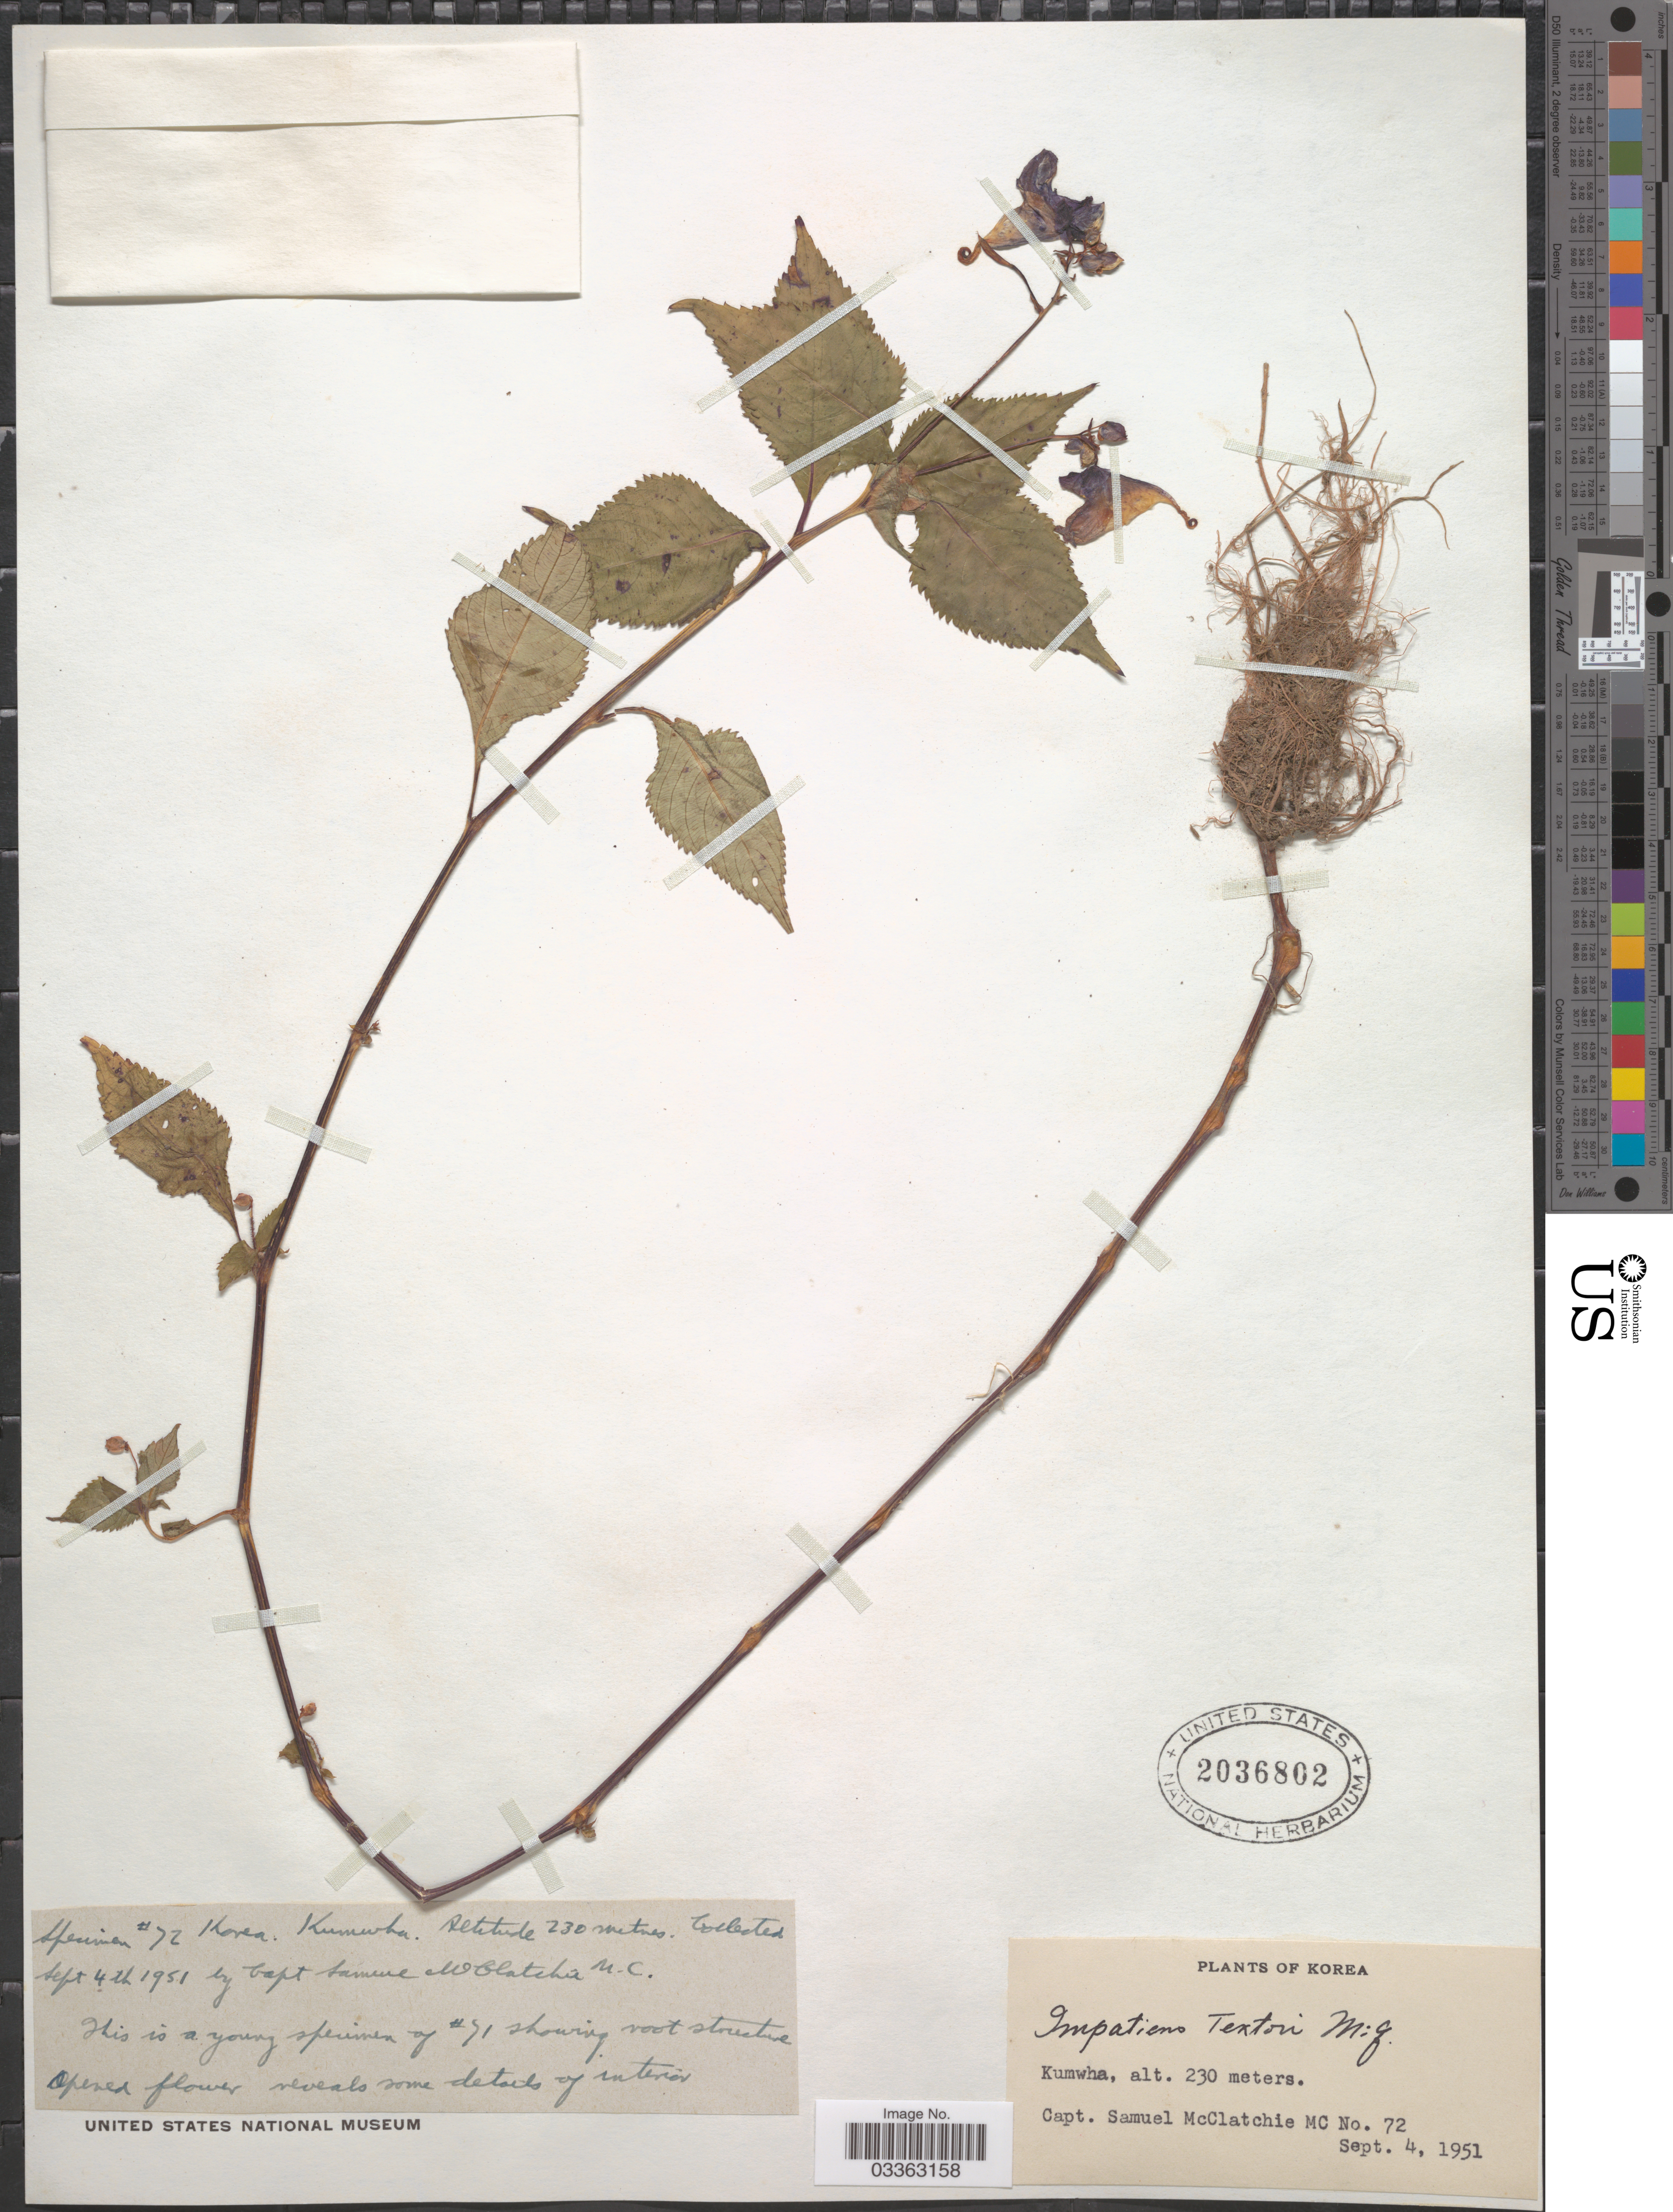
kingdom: Plantae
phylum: Tracheophyta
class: Magnoliopsida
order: Ericales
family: Balsaminaceae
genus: Impatiens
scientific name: Impatiens textorii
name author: Miq.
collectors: S. McClatchie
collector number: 72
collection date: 1951-09-04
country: North Korea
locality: Kumwha.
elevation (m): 230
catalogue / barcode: US 2036802